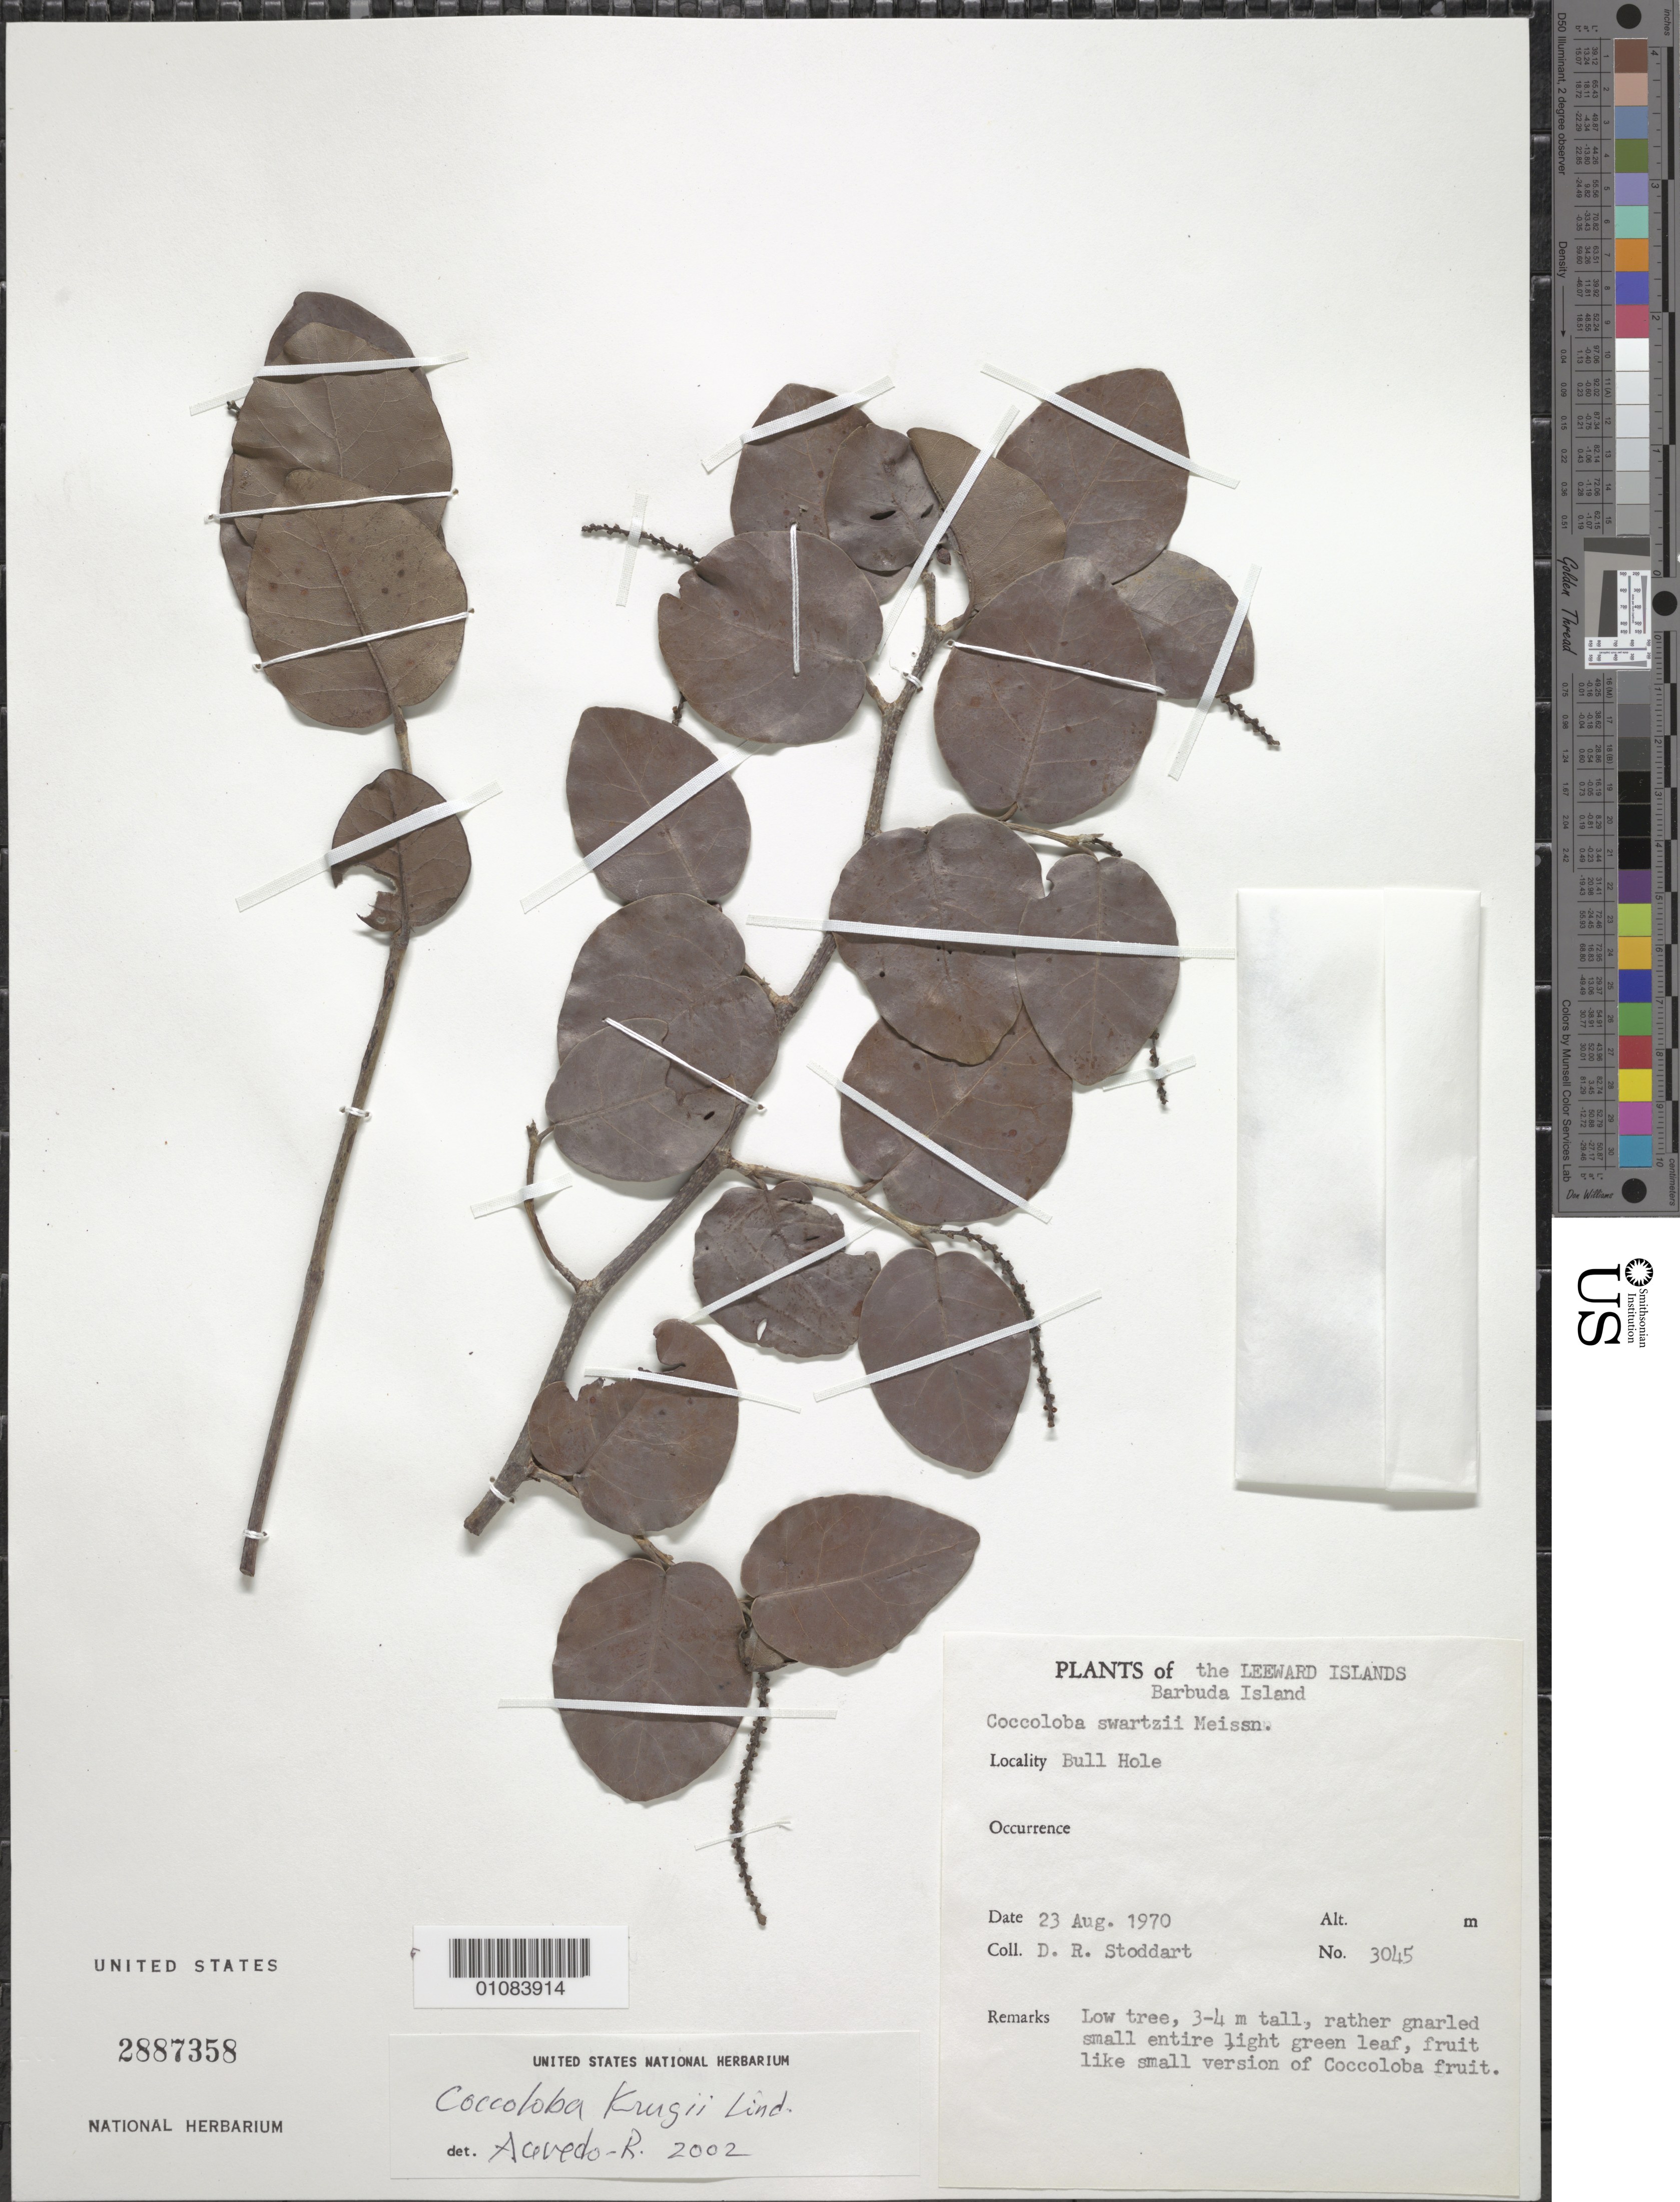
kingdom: Plantae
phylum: Tracheophyta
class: Magnoliopsida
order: Caryophyllales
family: Polygonaceae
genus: Coccoloba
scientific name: Coccoloba krugii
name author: Lindau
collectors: D. R. Stoddart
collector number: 3045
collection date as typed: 23 Aug 1970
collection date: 1970-08-23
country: Antigua and Barbuda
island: Barbuda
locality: Bull Hole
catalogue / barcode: US 2887358